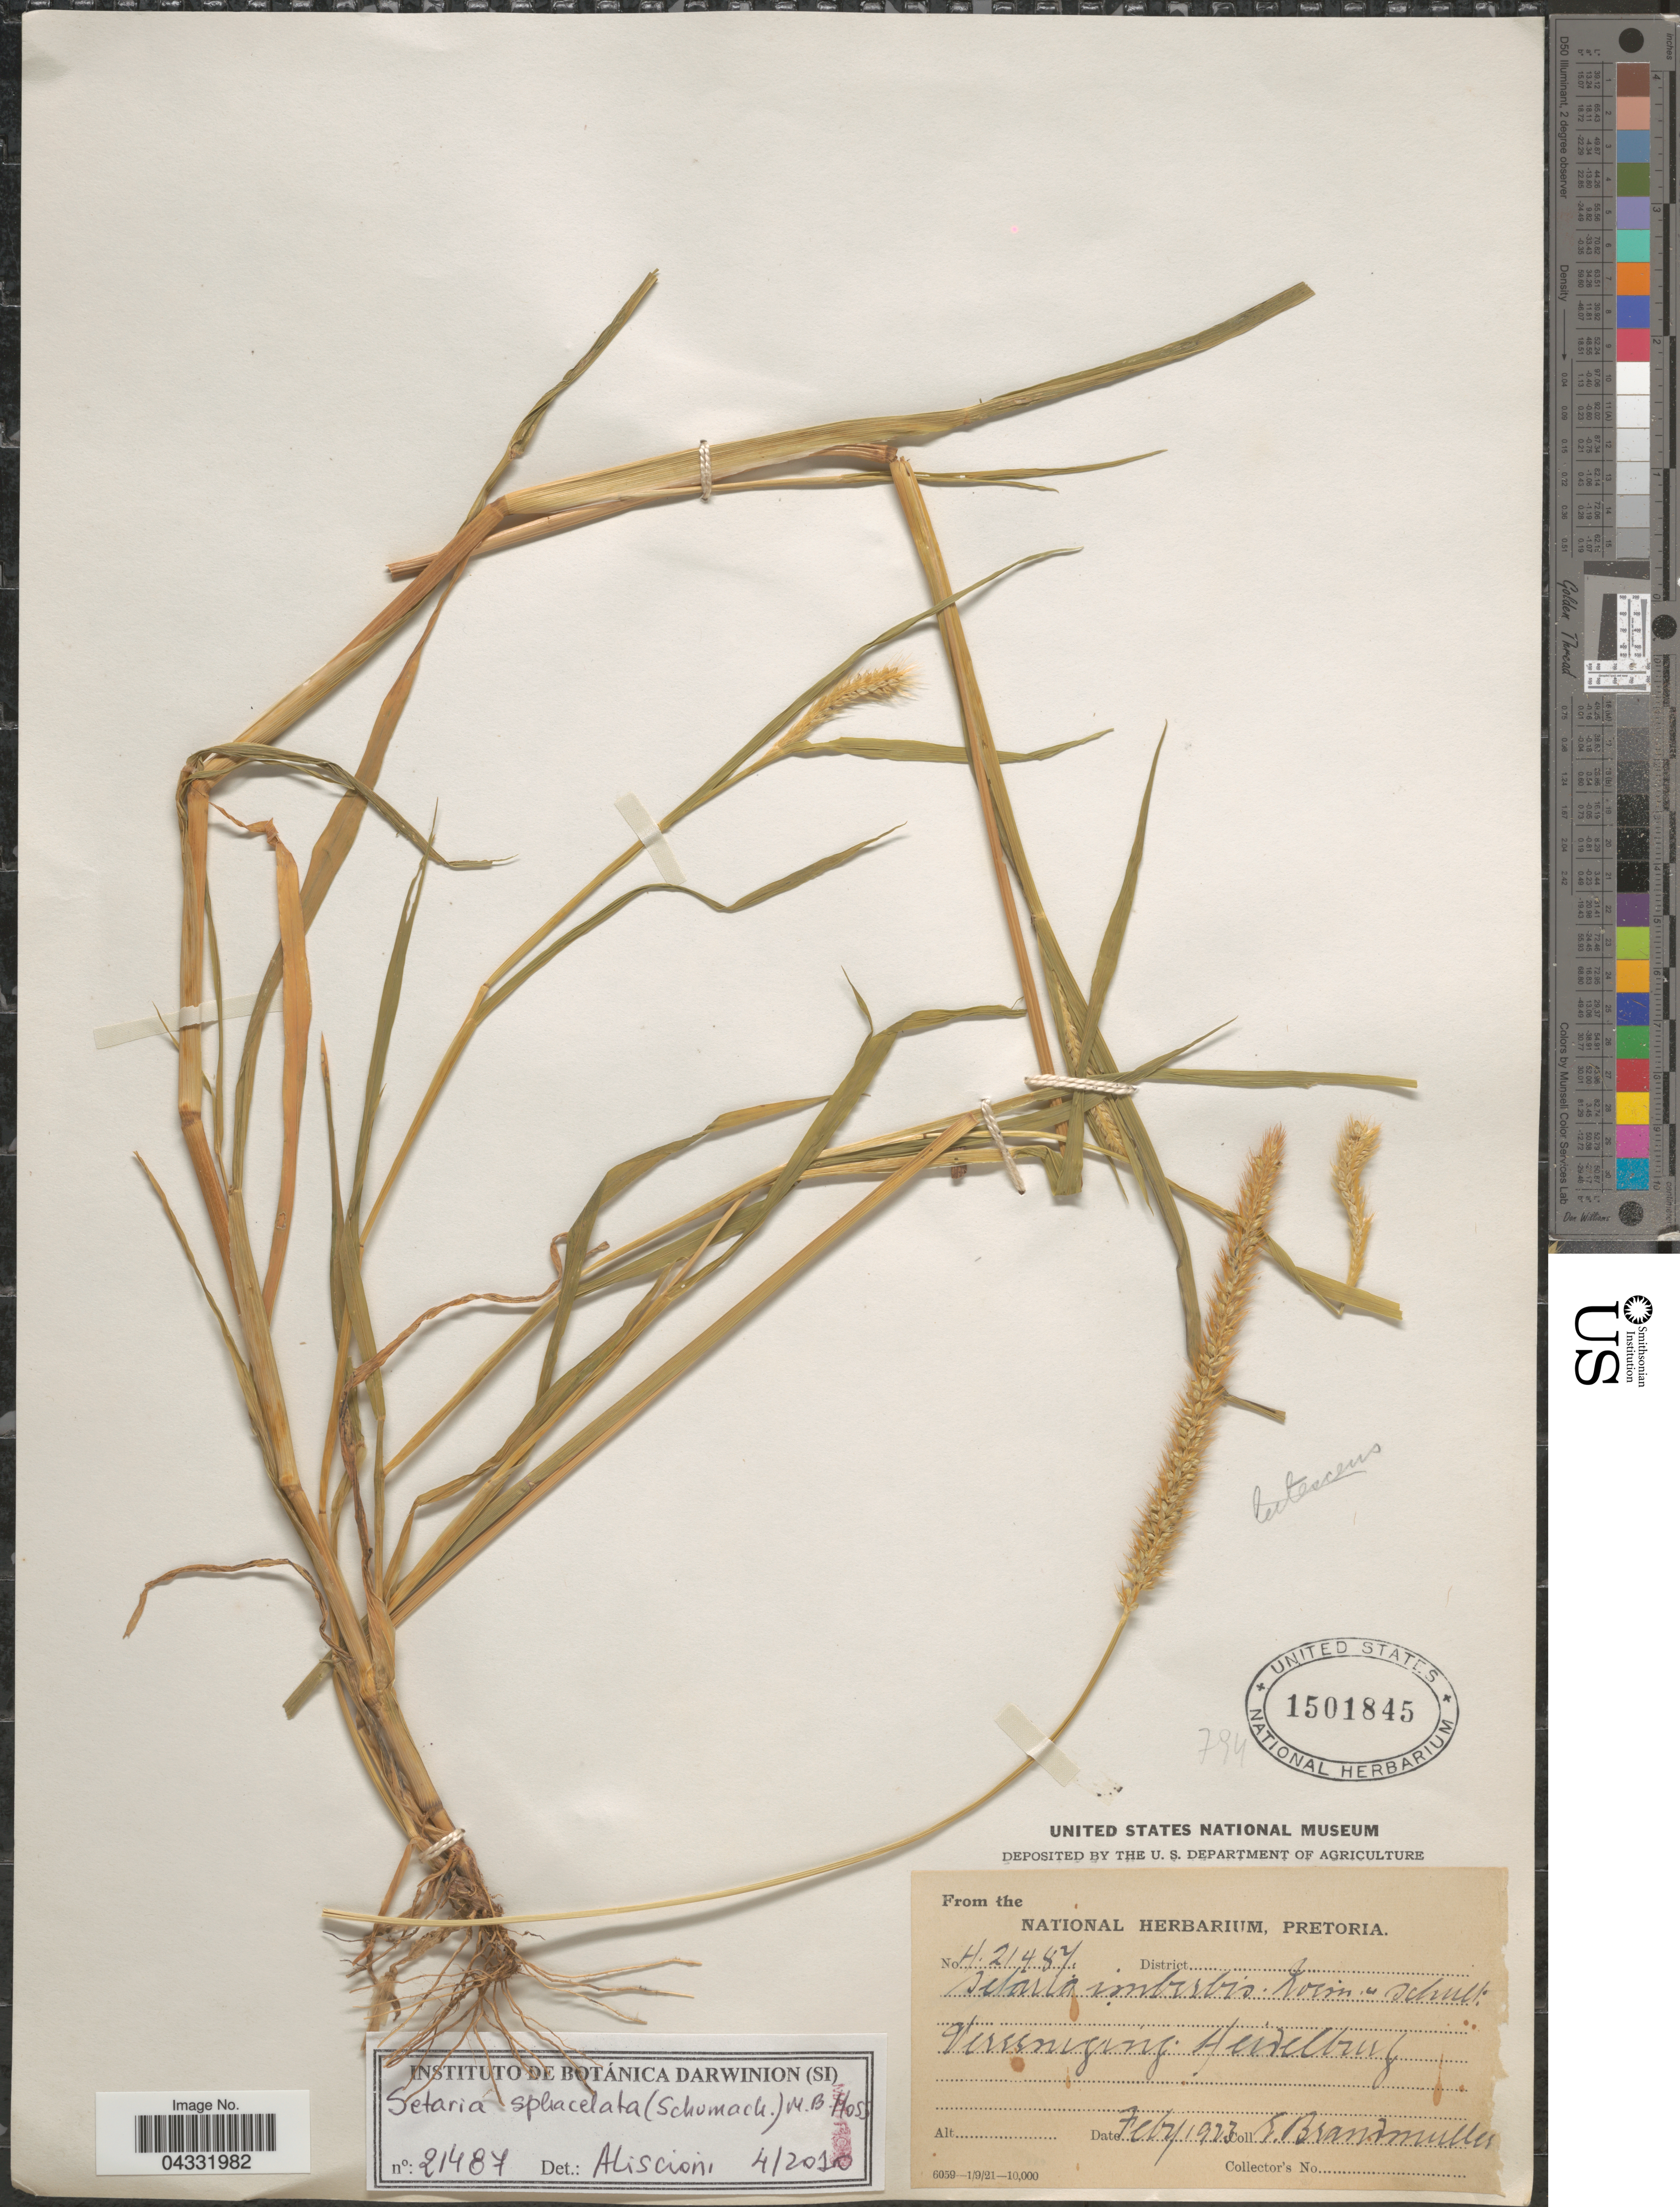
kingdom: Plantae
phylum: Tracheophyta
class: Liliopsida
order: Poales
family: Poaceae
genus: Setaria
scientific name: Setaria sphacelata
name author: (Schumach.) Stapf & Hubb. ex Moss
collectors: E. Brandmuller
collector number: H.21487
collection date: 1923-02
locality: Vereniging Heidelburg.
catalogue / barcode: US 1501845